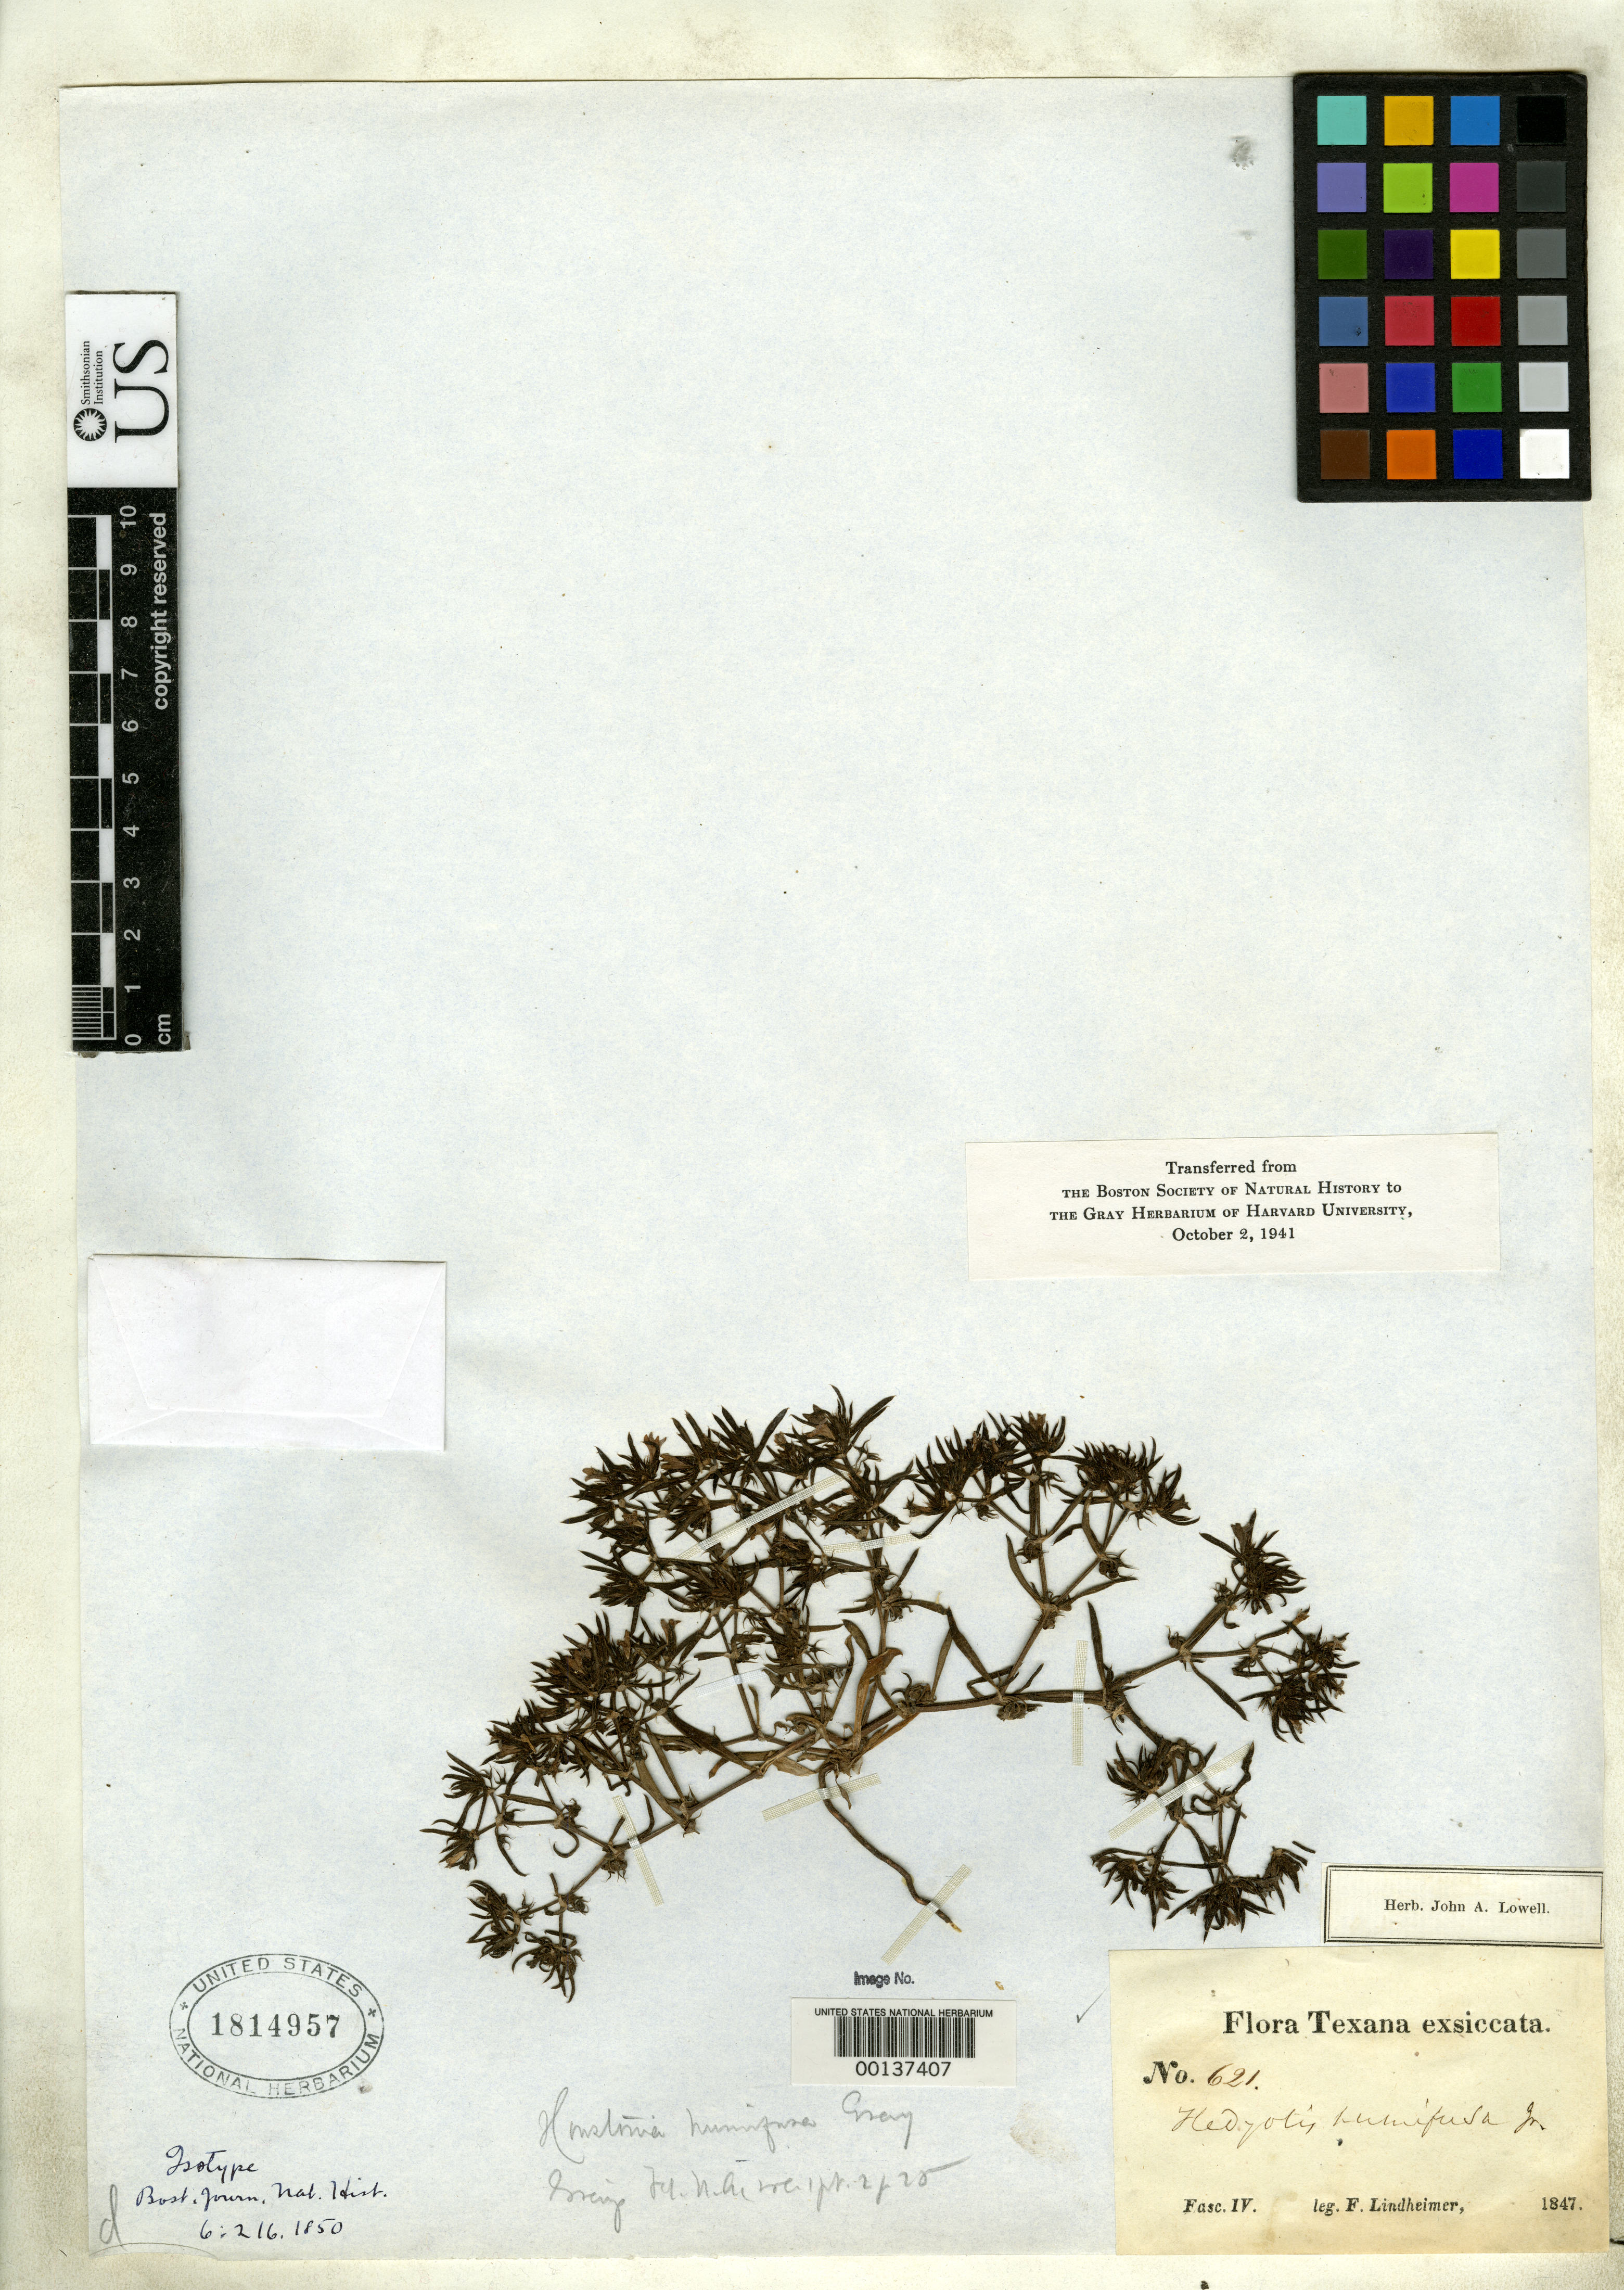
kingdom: Plantae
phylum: Tracheophyta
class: Magnoliopsida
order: Gentianales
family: Rubiaceae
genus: Hedyotis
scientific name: Hedyotis humifusa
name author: Engelm.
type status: Type Collection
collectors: F. J. Lindheimer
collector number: IV 621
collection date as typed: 1847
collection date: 1847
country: United States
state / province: Texas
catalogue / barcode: US 1814957